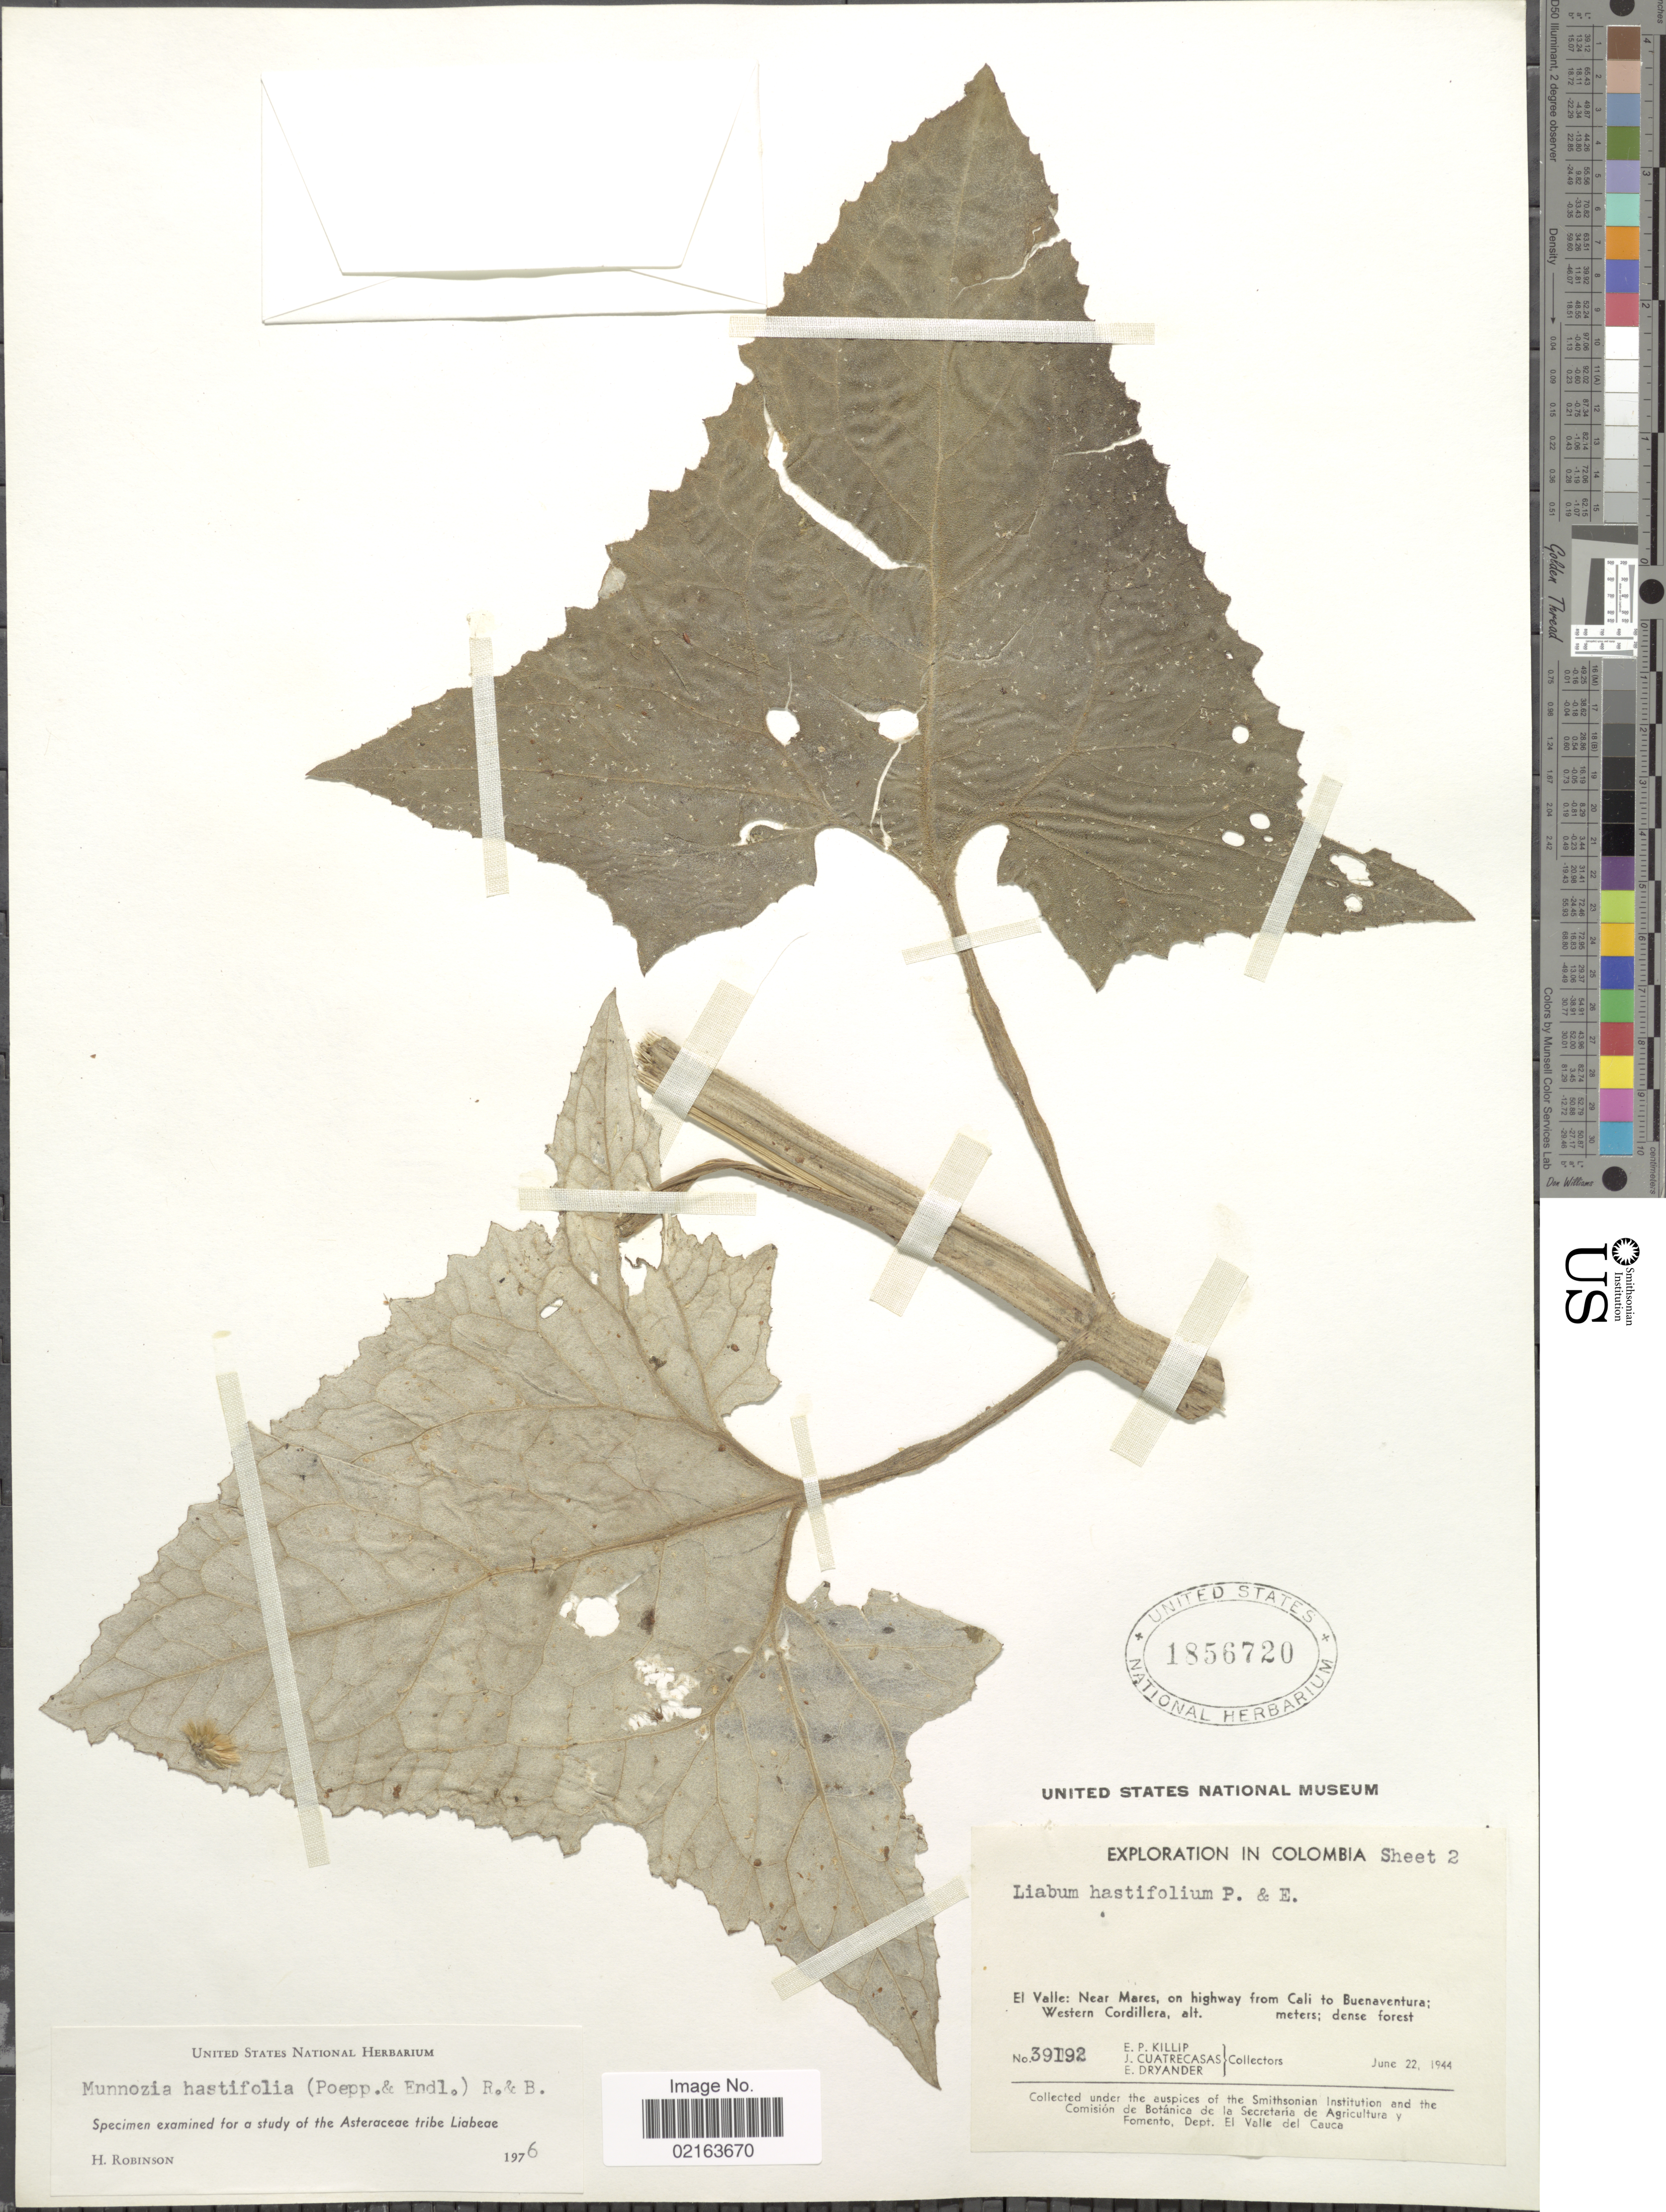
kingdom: Plantae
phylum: Tracheophyta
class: Magnoliopsida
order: Asterales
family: Asteraceae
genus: Munnozia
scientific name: Munnozia hastifolia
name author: (Poepp.) H. Rob. & Brettell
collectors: E. P. Killip, J. Cuatrecasas & E. Dryander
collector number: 39192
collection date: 1944-06-22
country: Colombia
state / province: Valle del Cauca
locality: El Valle: Near Mares, on highway from Cali to Buenaventura; Western Cordillera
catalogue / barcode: US 1856720